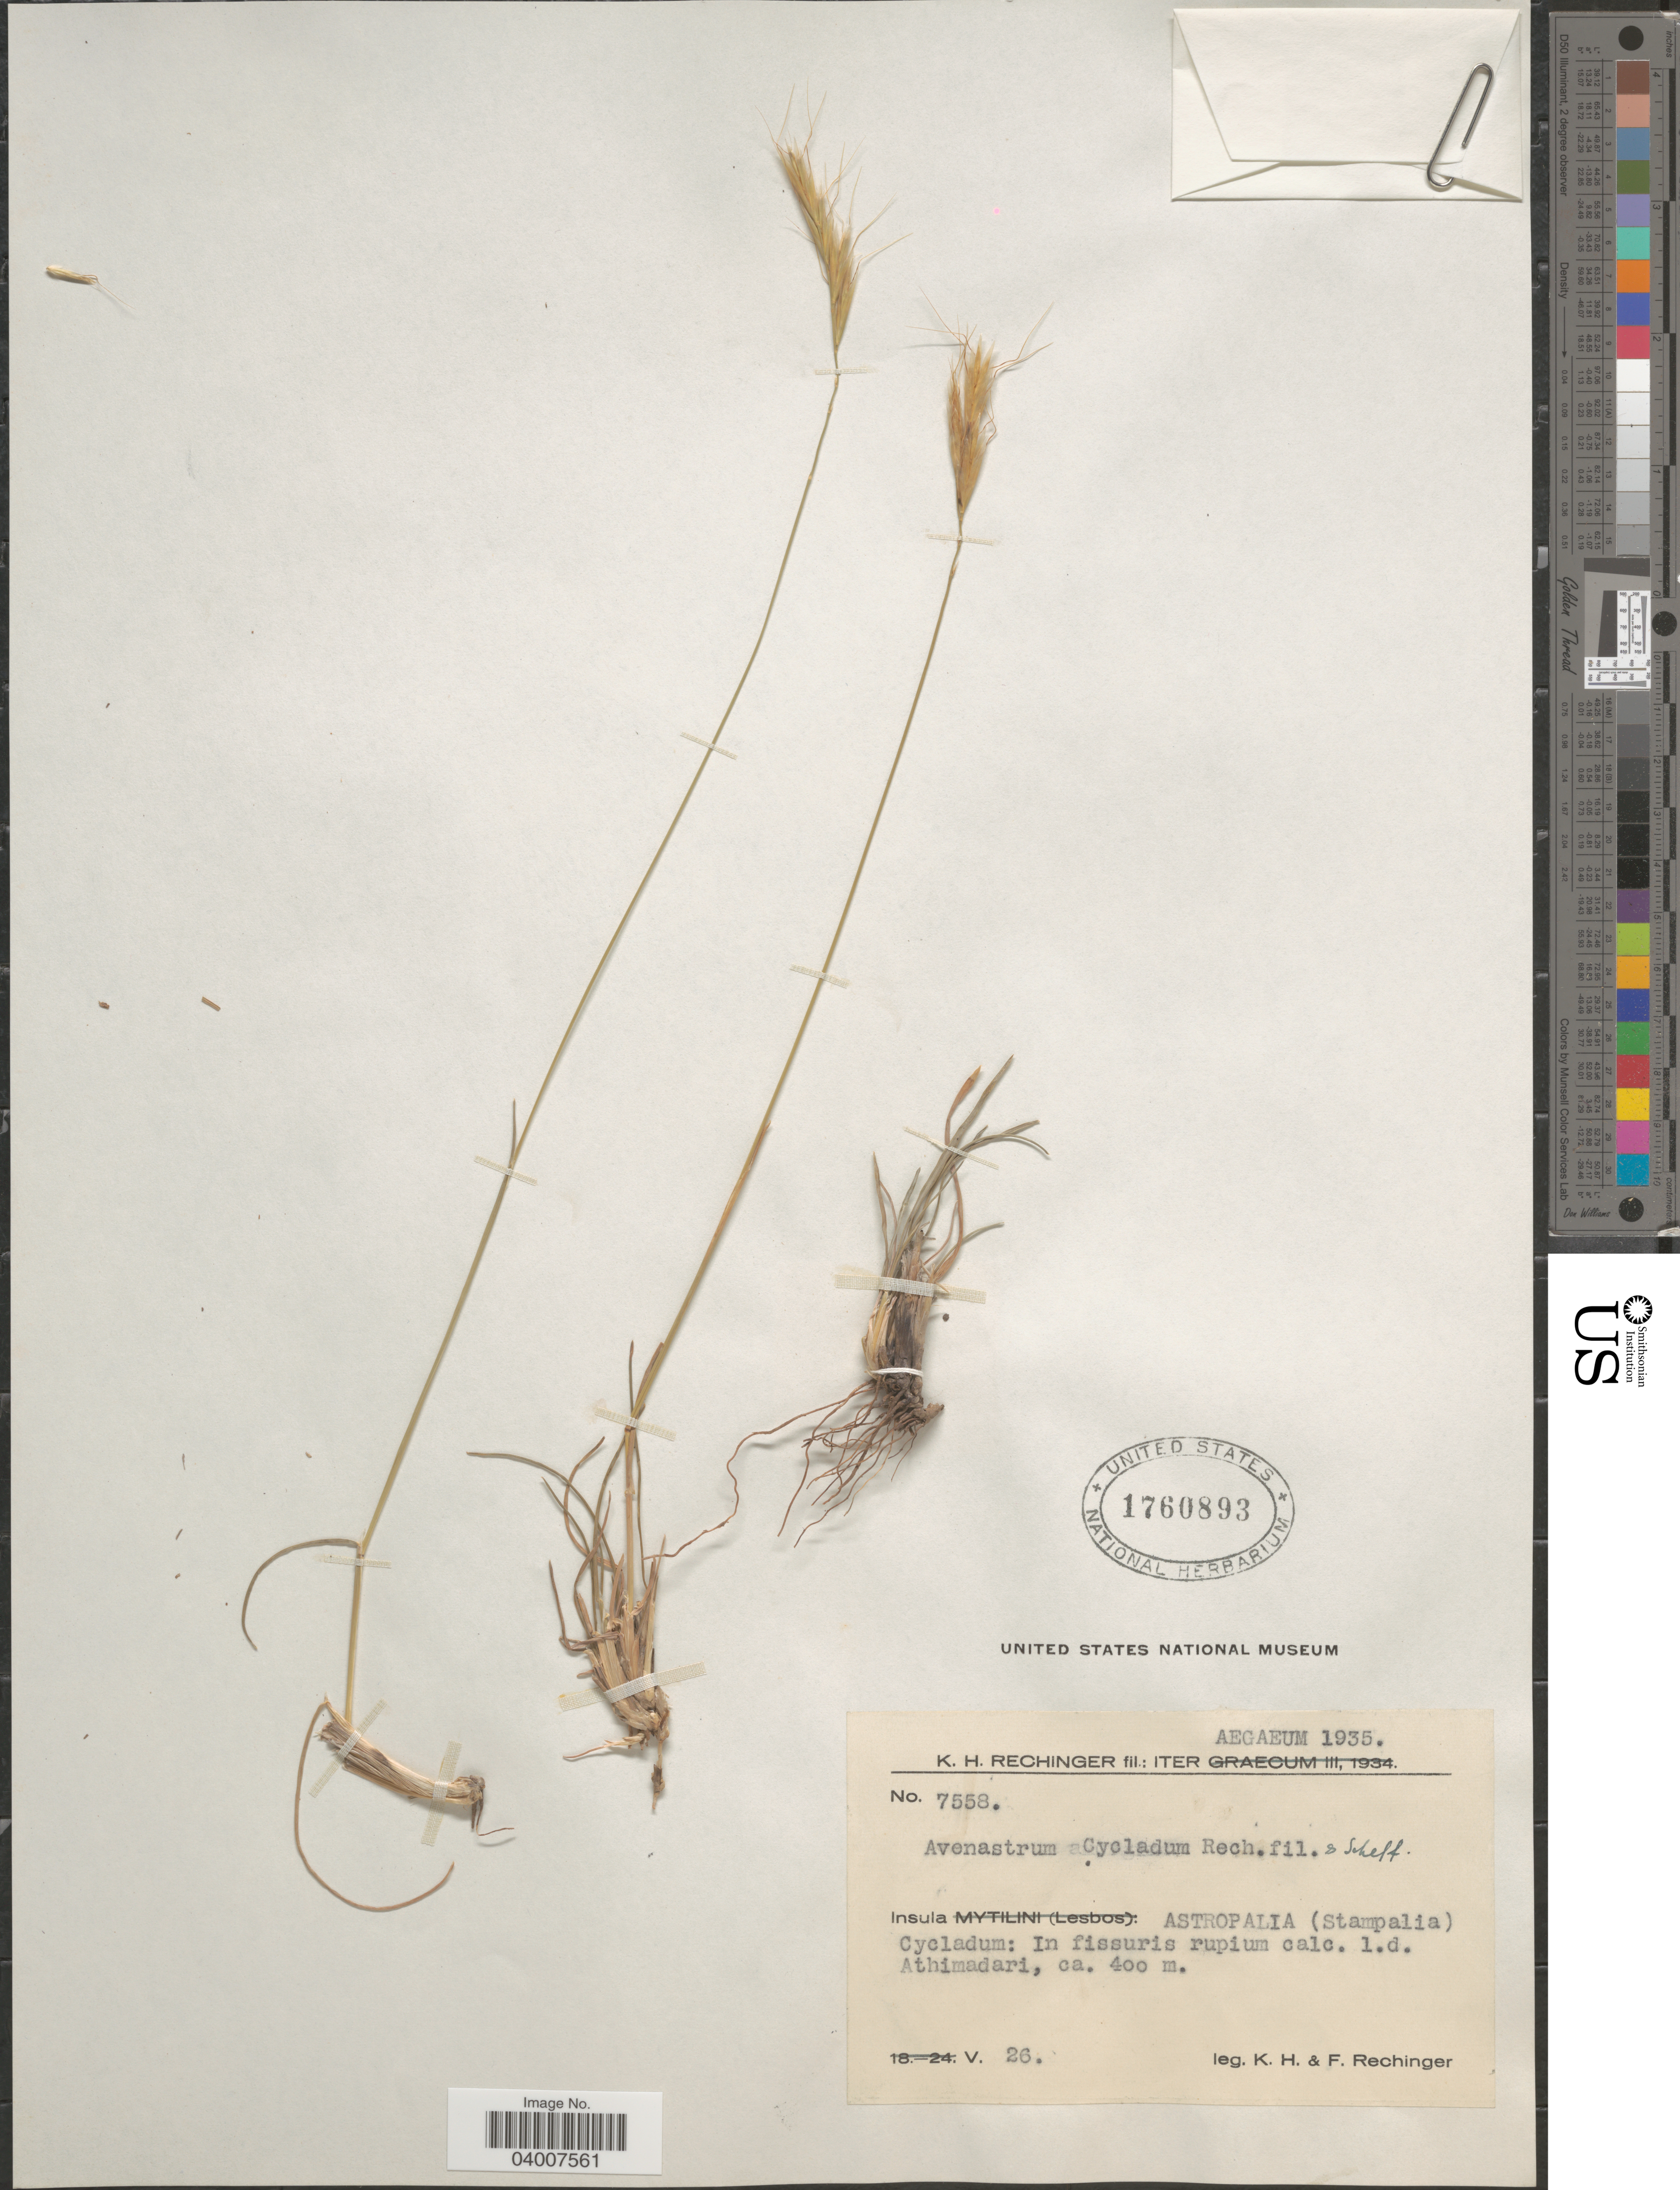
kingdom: Plantae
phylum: Tracheophyta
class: Liliopsida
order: Poales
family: Poaceae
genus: Helictochloa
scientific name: Helictochloa agropyroides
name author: (Boiss.) Romero Zarco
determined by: Soreng, Robert J., Research Associate (BOT), Smithsonian Institution - National Museum of Natural History (UNITED STATES)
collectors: K. H. Rechinger & F. Rechinger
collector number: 7558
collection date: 1935-05-26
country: Greece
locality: Insula Astropalia (Stampalia) Cycladum: In fissuris rupium calc. l.d. Athimadari.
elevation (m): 400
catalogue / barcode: US 1760893